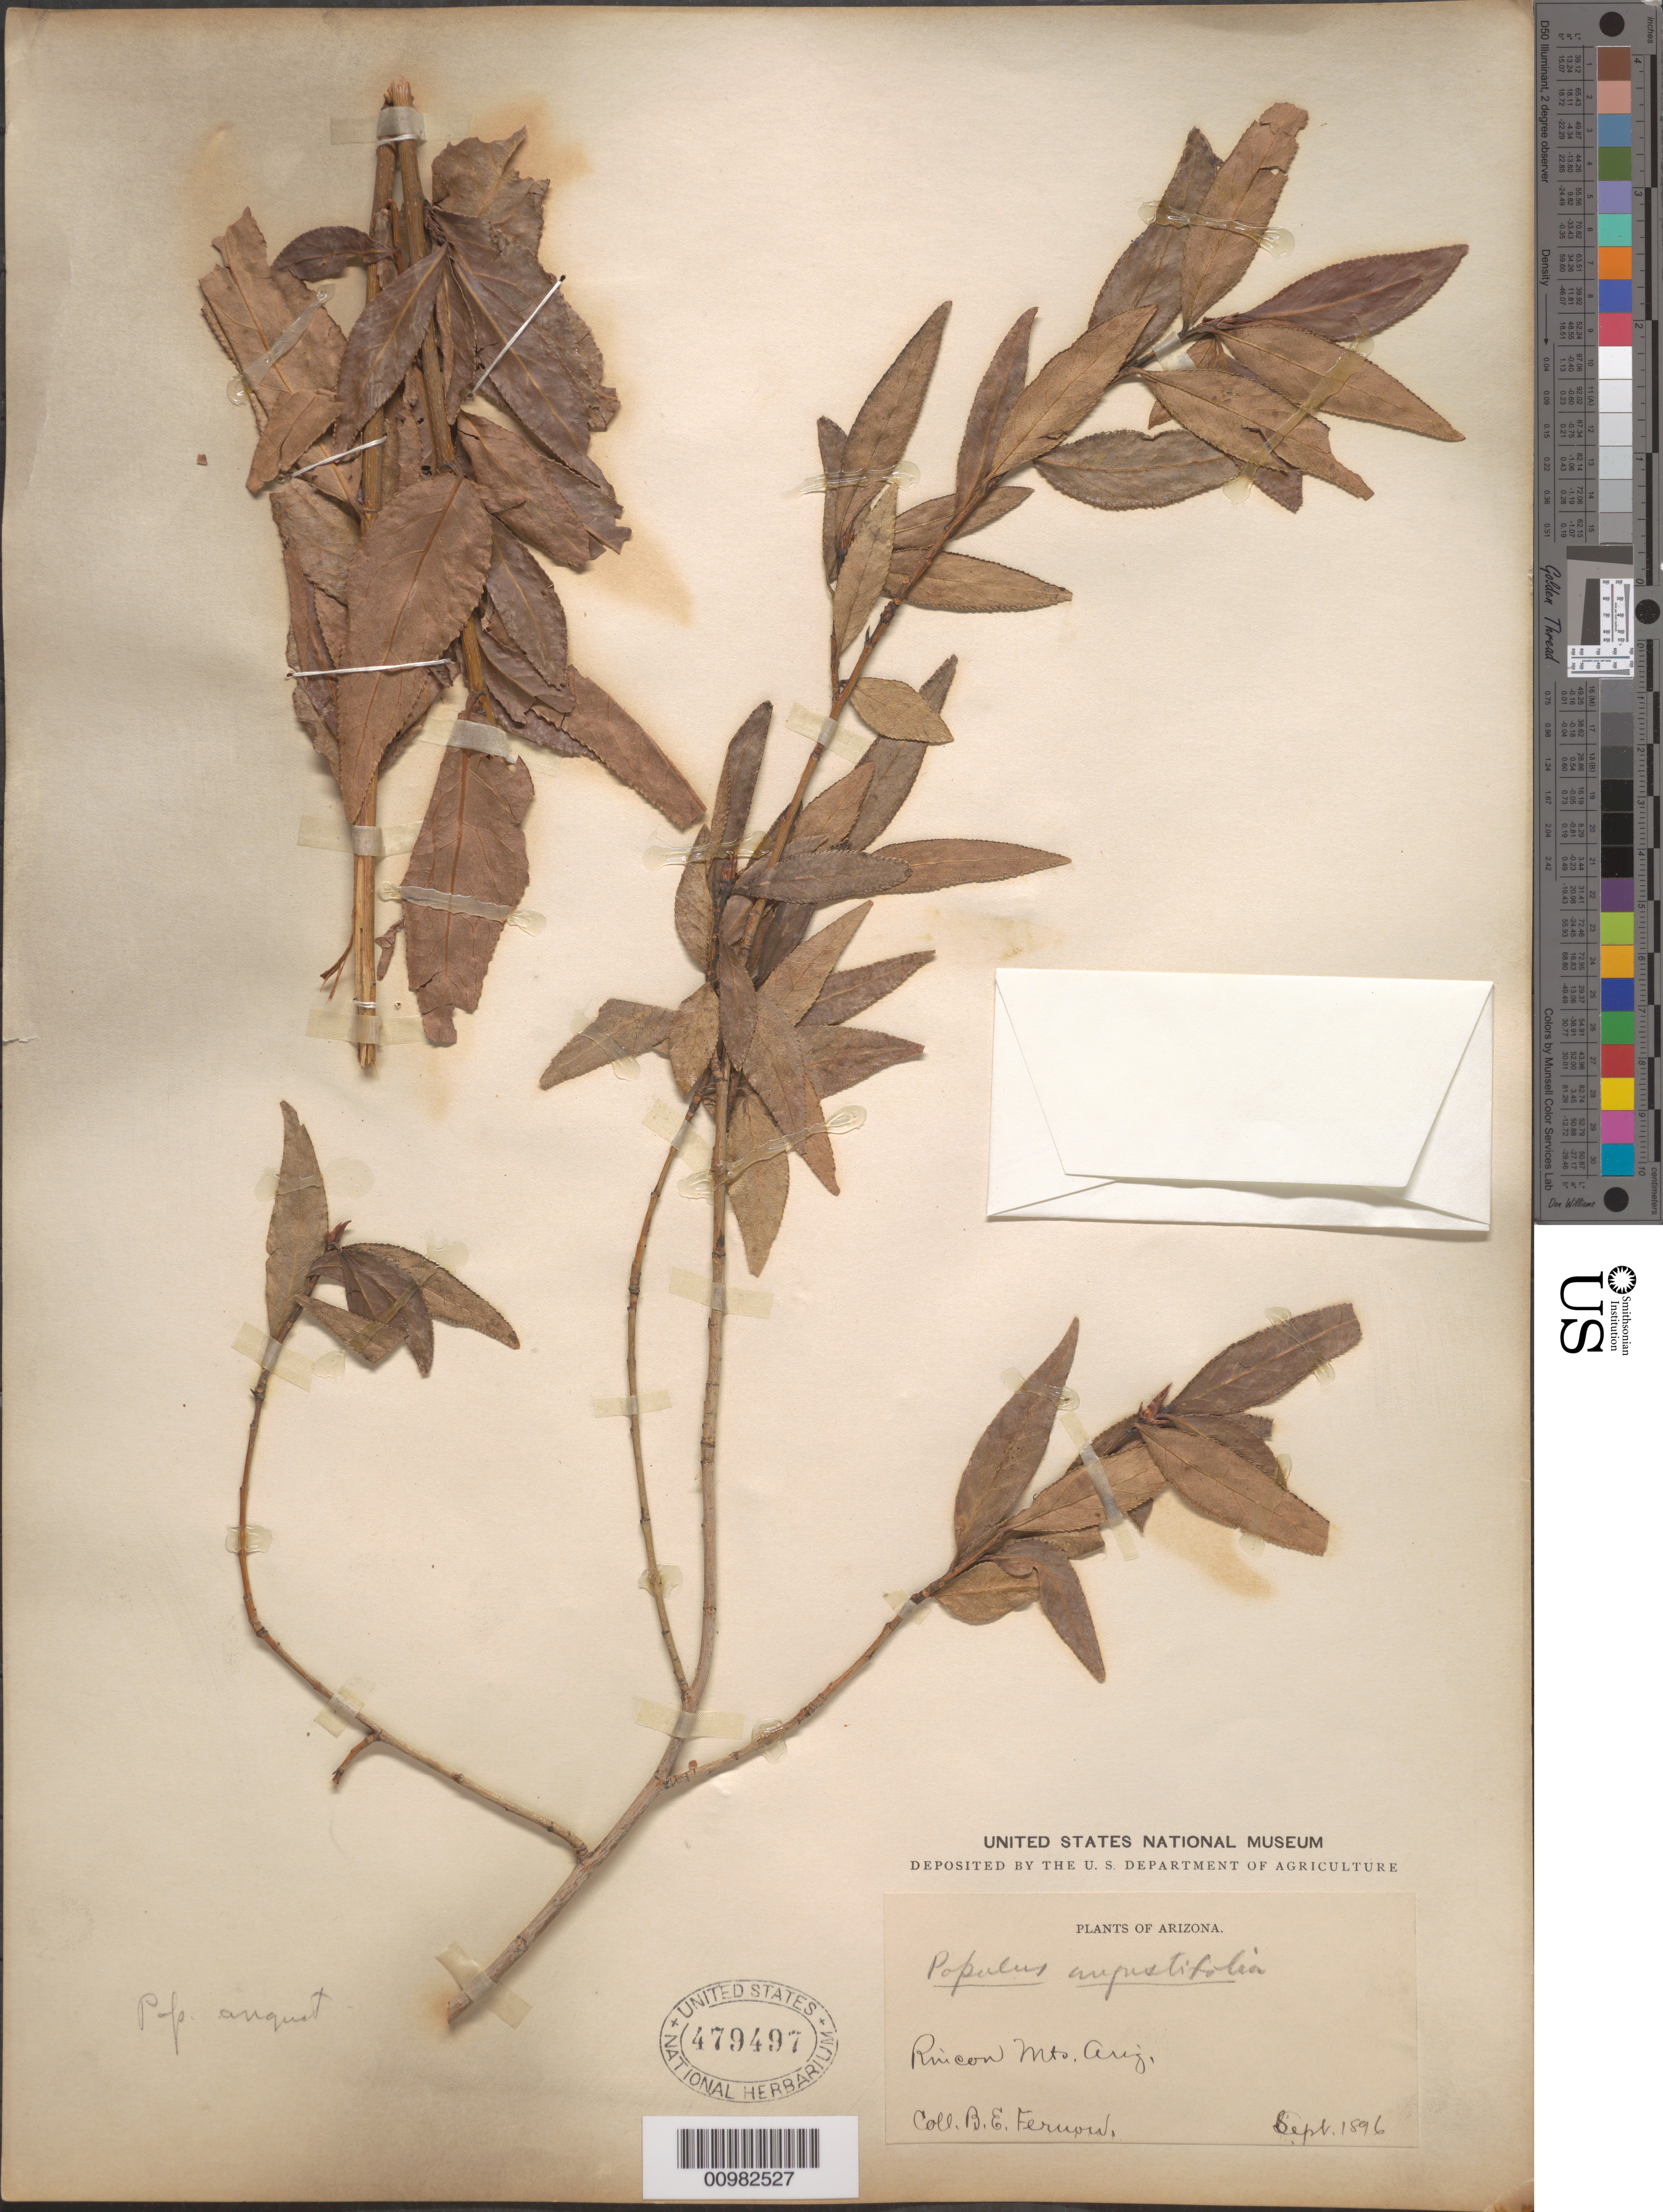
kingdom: Plantae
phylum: Tracheophyta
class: Magnoliopsida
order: Malpighiales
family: Salicaceae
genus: Populus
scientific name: Populus angustifolia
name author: E. James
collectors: B. E. Feruow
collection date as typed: Sep 1896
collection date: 1896-09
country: United States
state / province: Arizona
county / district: Pima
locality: Rincon Mountains.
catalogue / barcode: US 479497